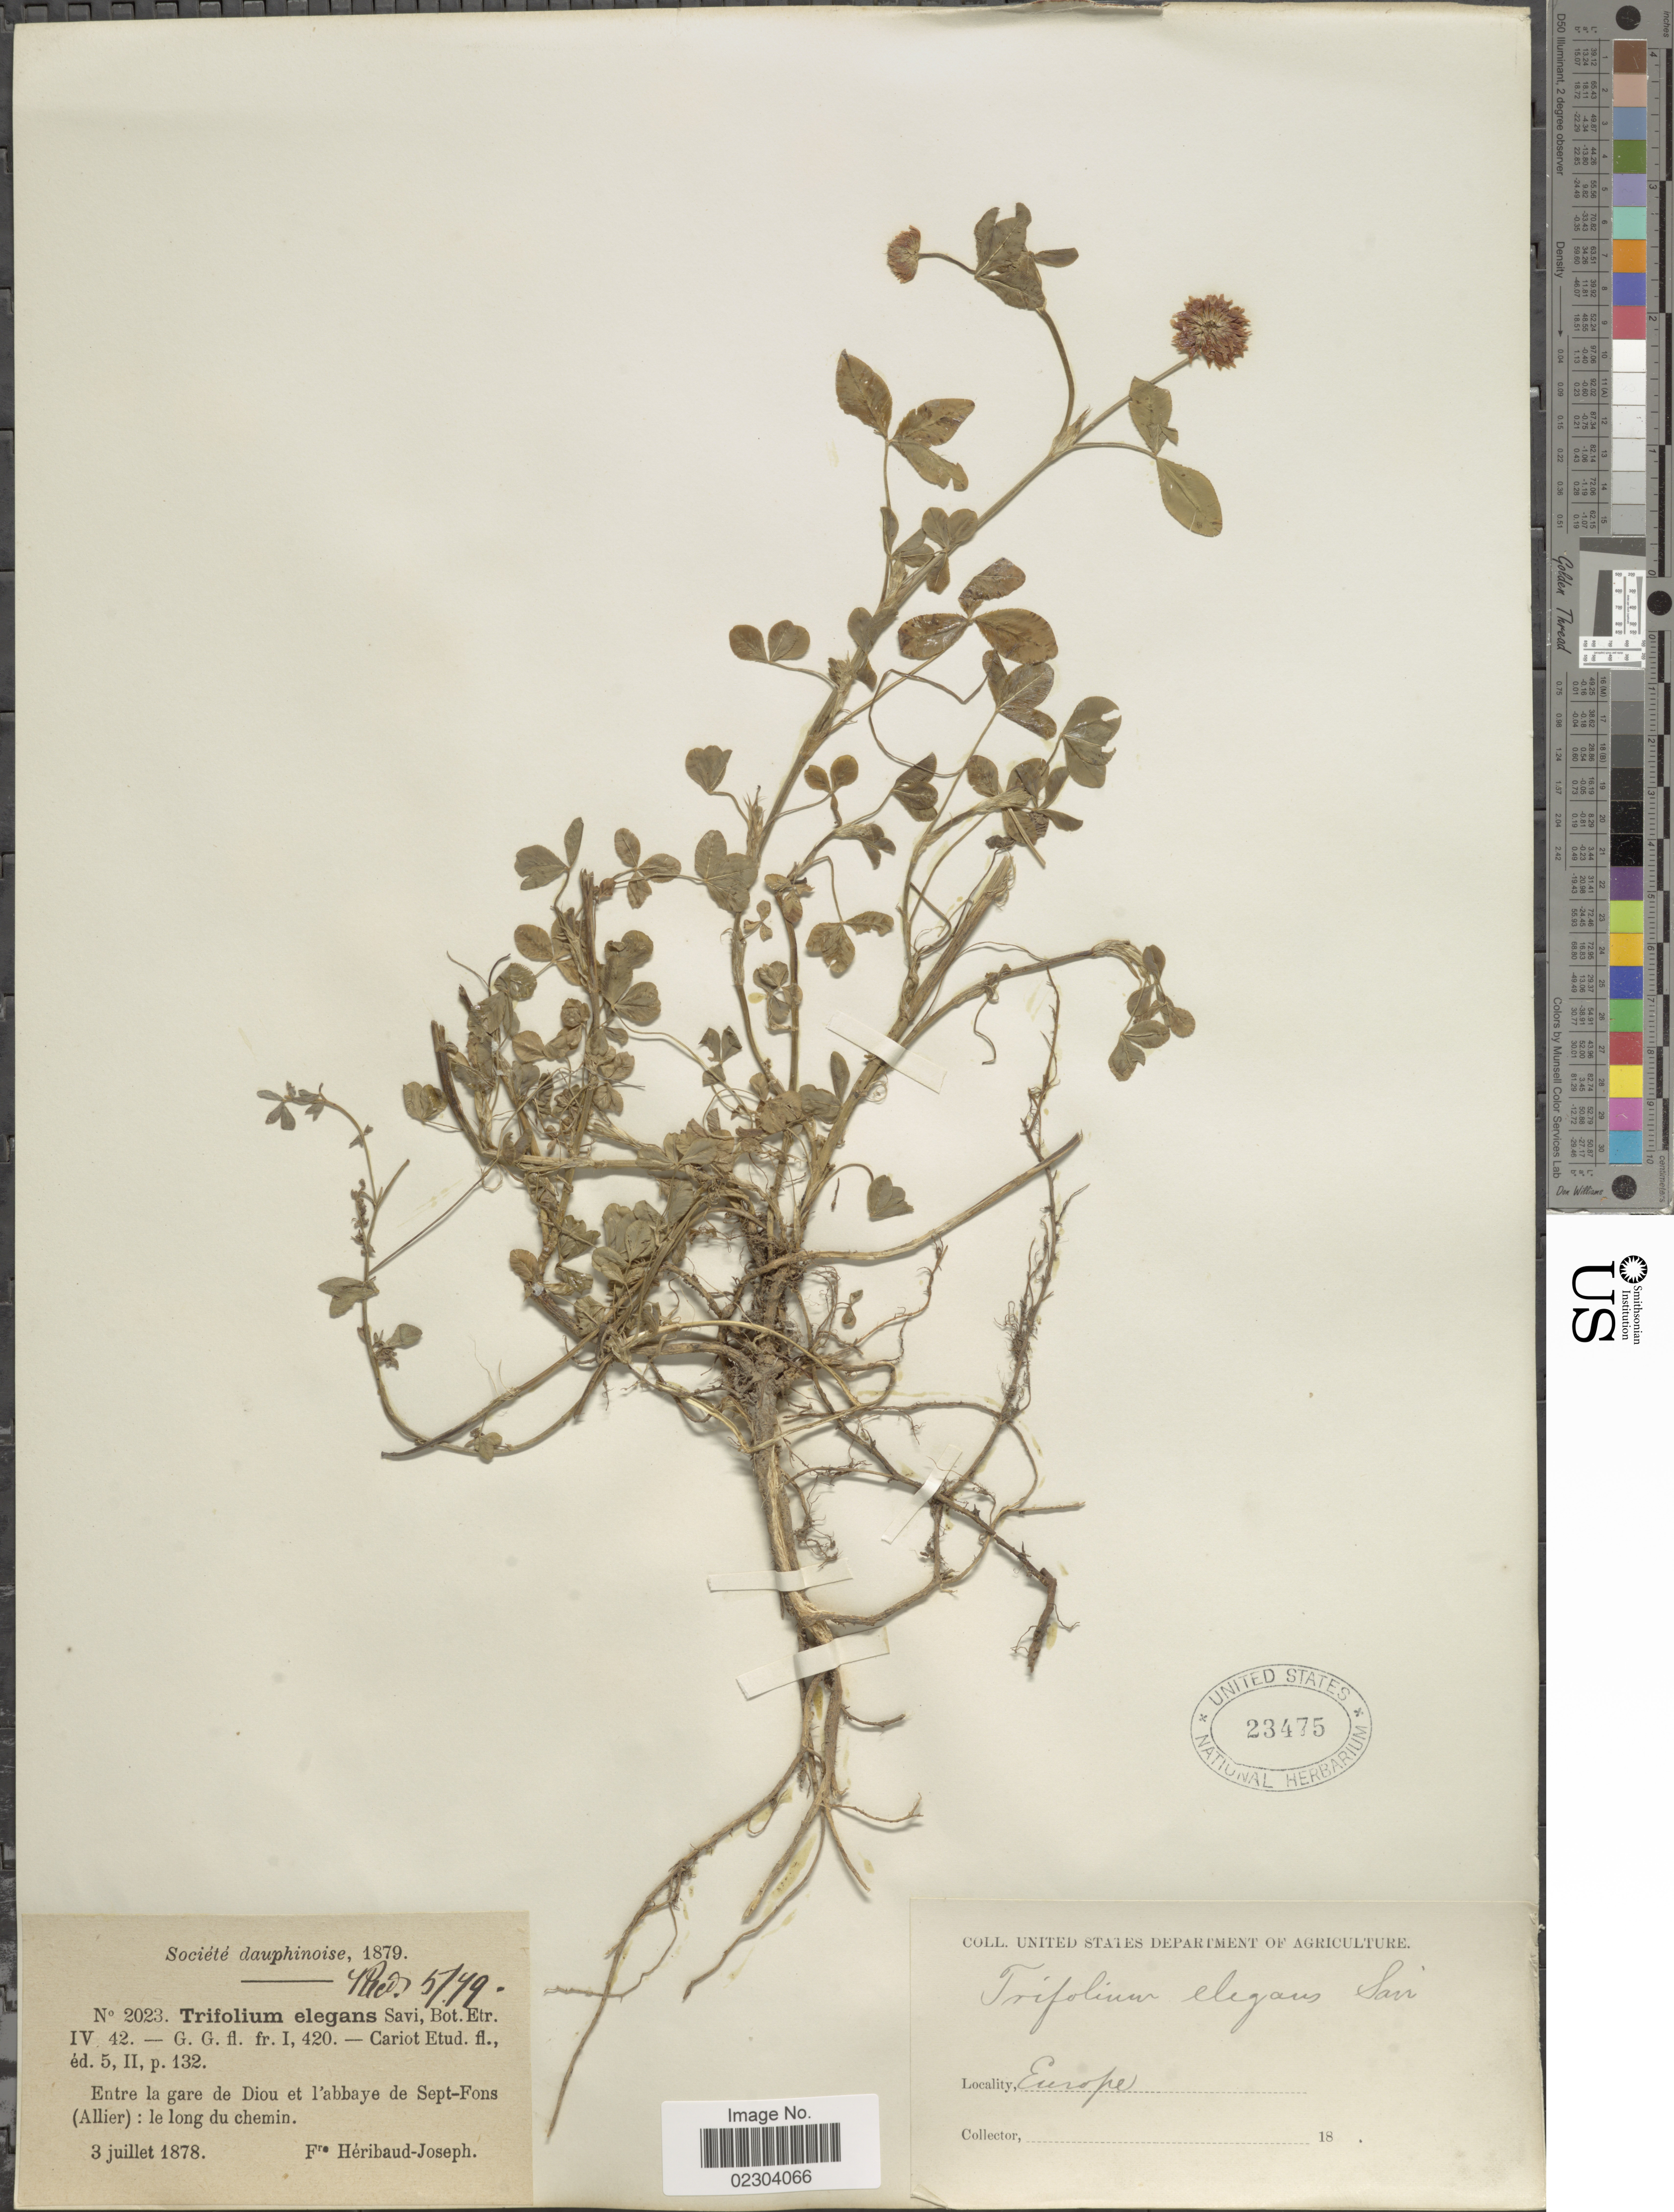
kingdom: Plantae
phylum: Tracheophyta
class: Magnoliopsida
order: Fabales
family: Fabaceae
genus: Trifolium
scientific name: Trifolium elegans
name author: Savi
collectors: Héribaud-Joseph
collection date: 1878-07-03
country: France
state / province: Auvergne-Rhône-Alpes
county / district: Allier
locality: Entre la gare de Diou et l'abbaye de Sept-Fons (Allier): le long du chemin, Europe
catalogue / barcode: US 23475